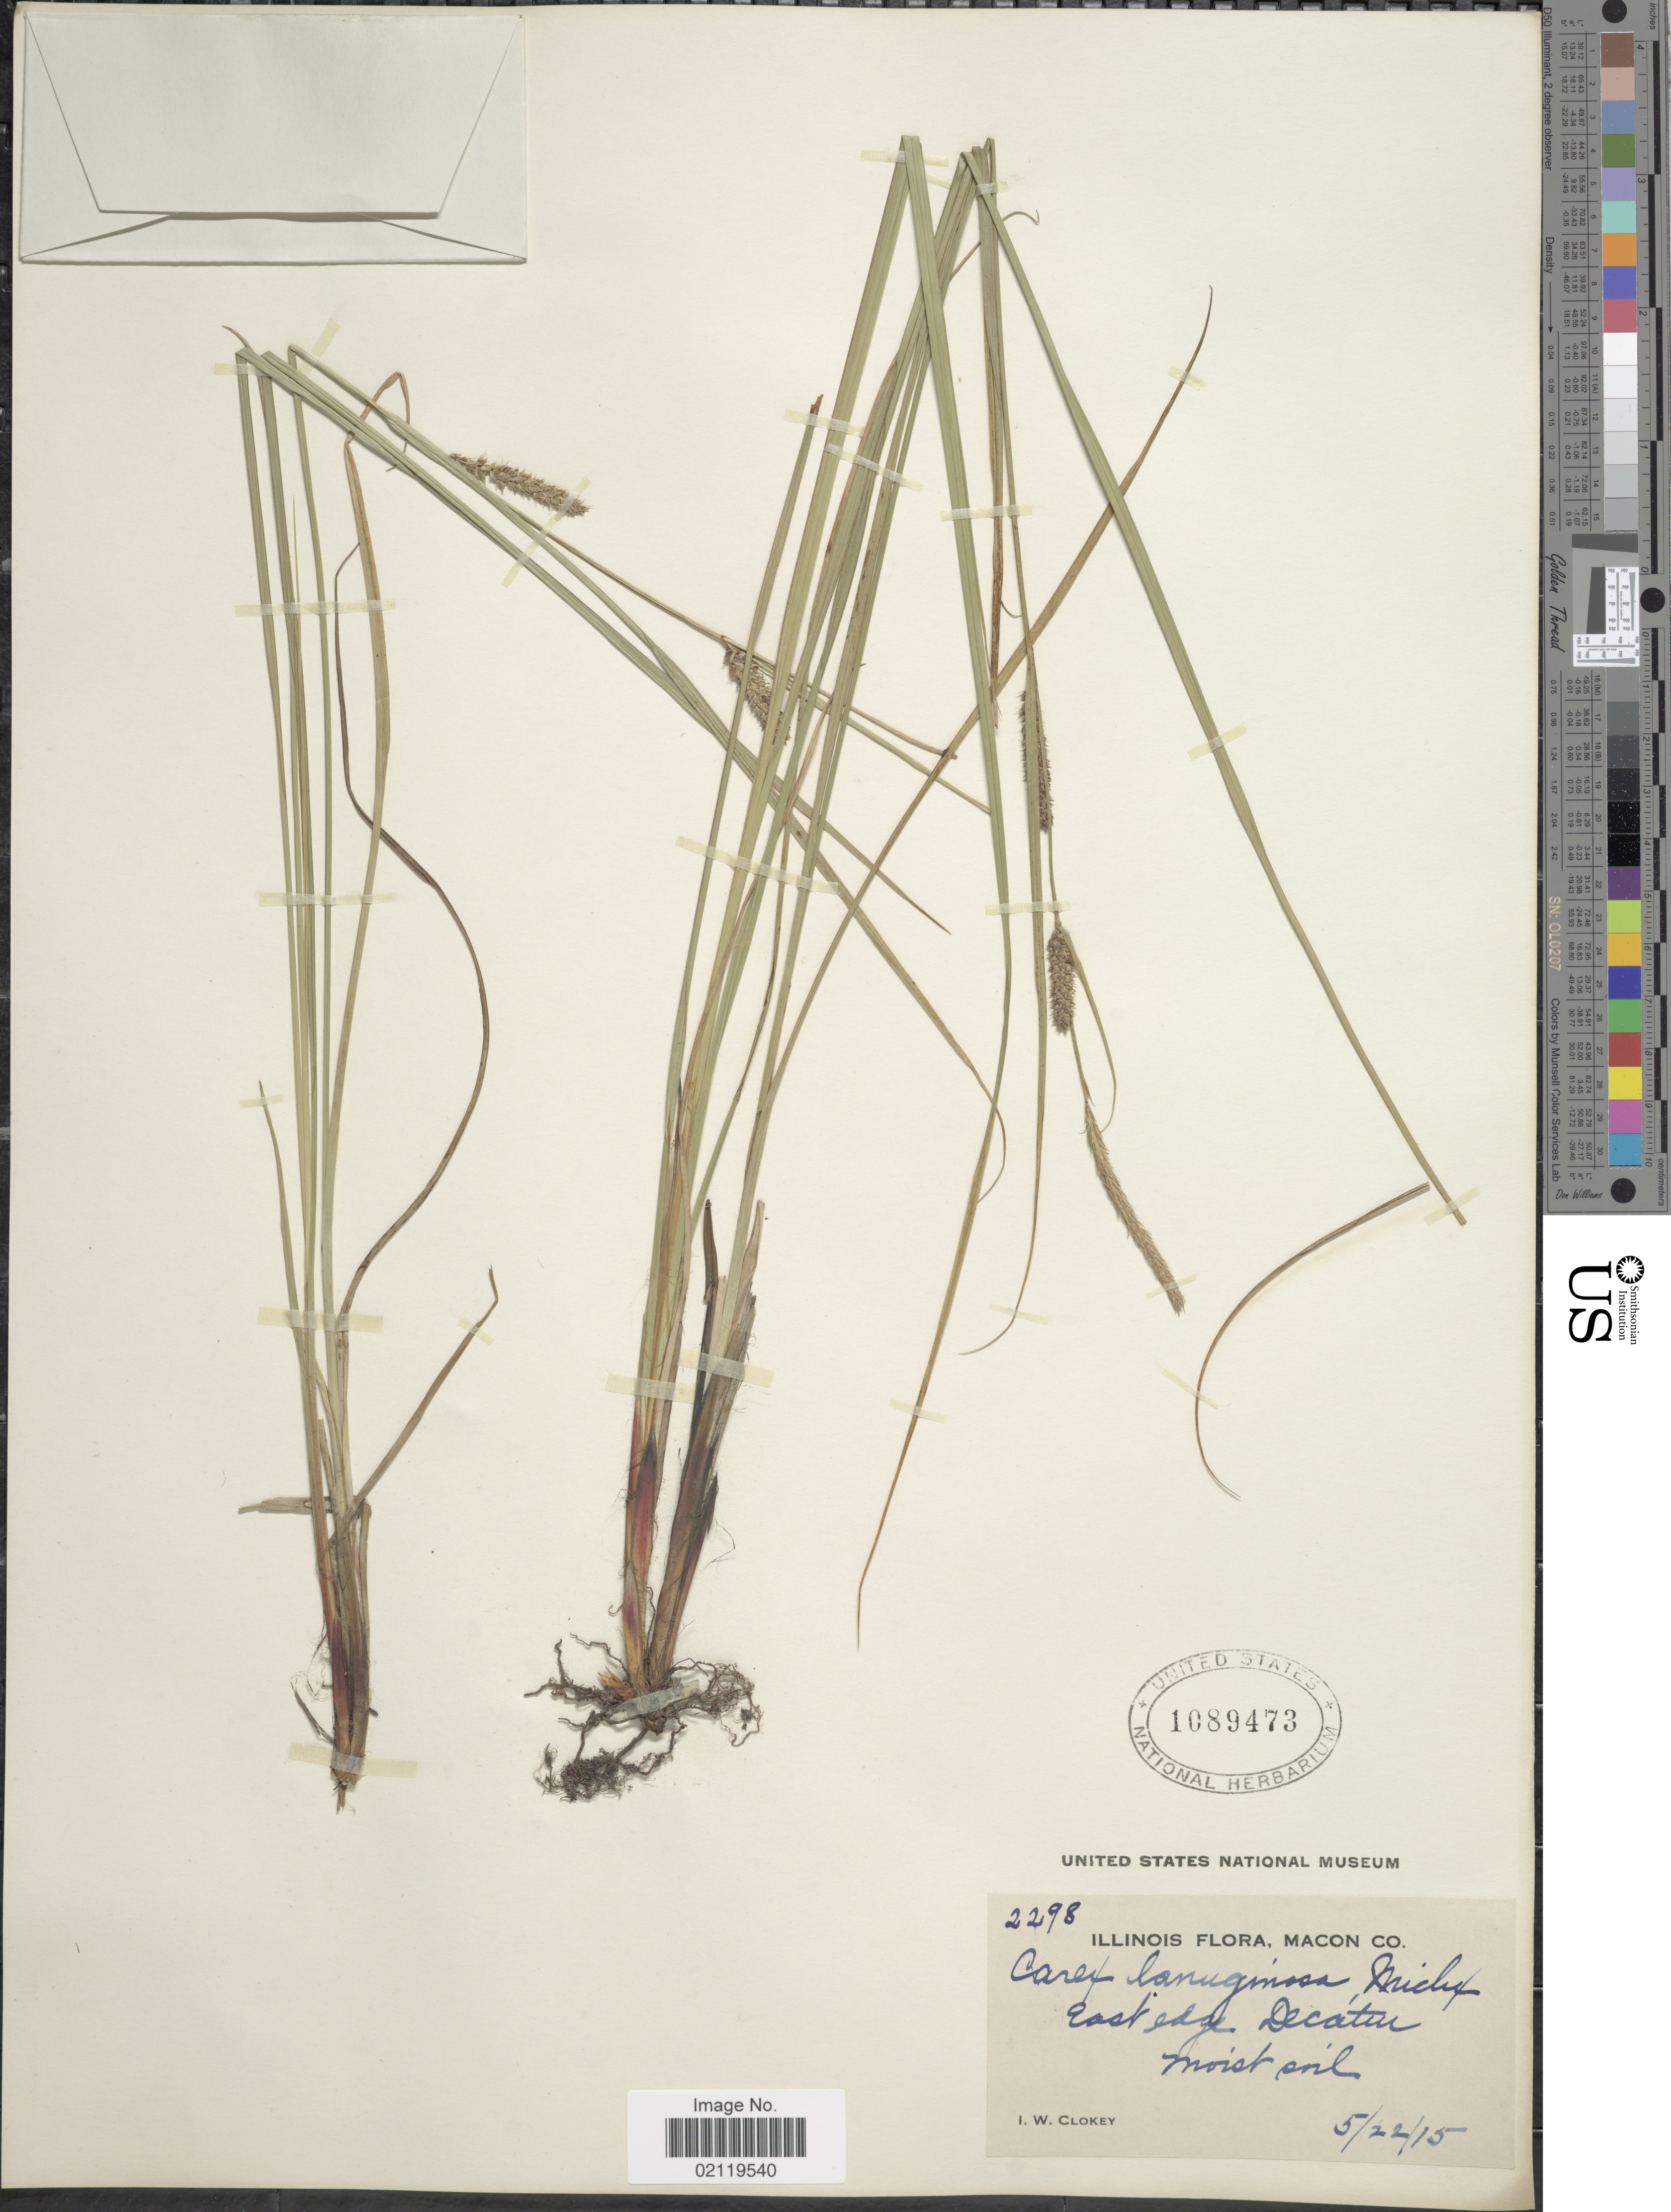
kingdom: Plantae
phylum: Tracheophyta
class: Liliopsida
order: Poales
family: Cyperaceae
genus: Carex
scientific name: Carex pellita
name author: Muhl. ex Willd.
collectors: I. W. Clokey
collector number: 2298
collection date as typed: Transcribed d/m/y: 22/5/15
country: United States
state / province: Illinois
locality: Macon co. East edge. Decatur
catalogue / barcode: US 1089473